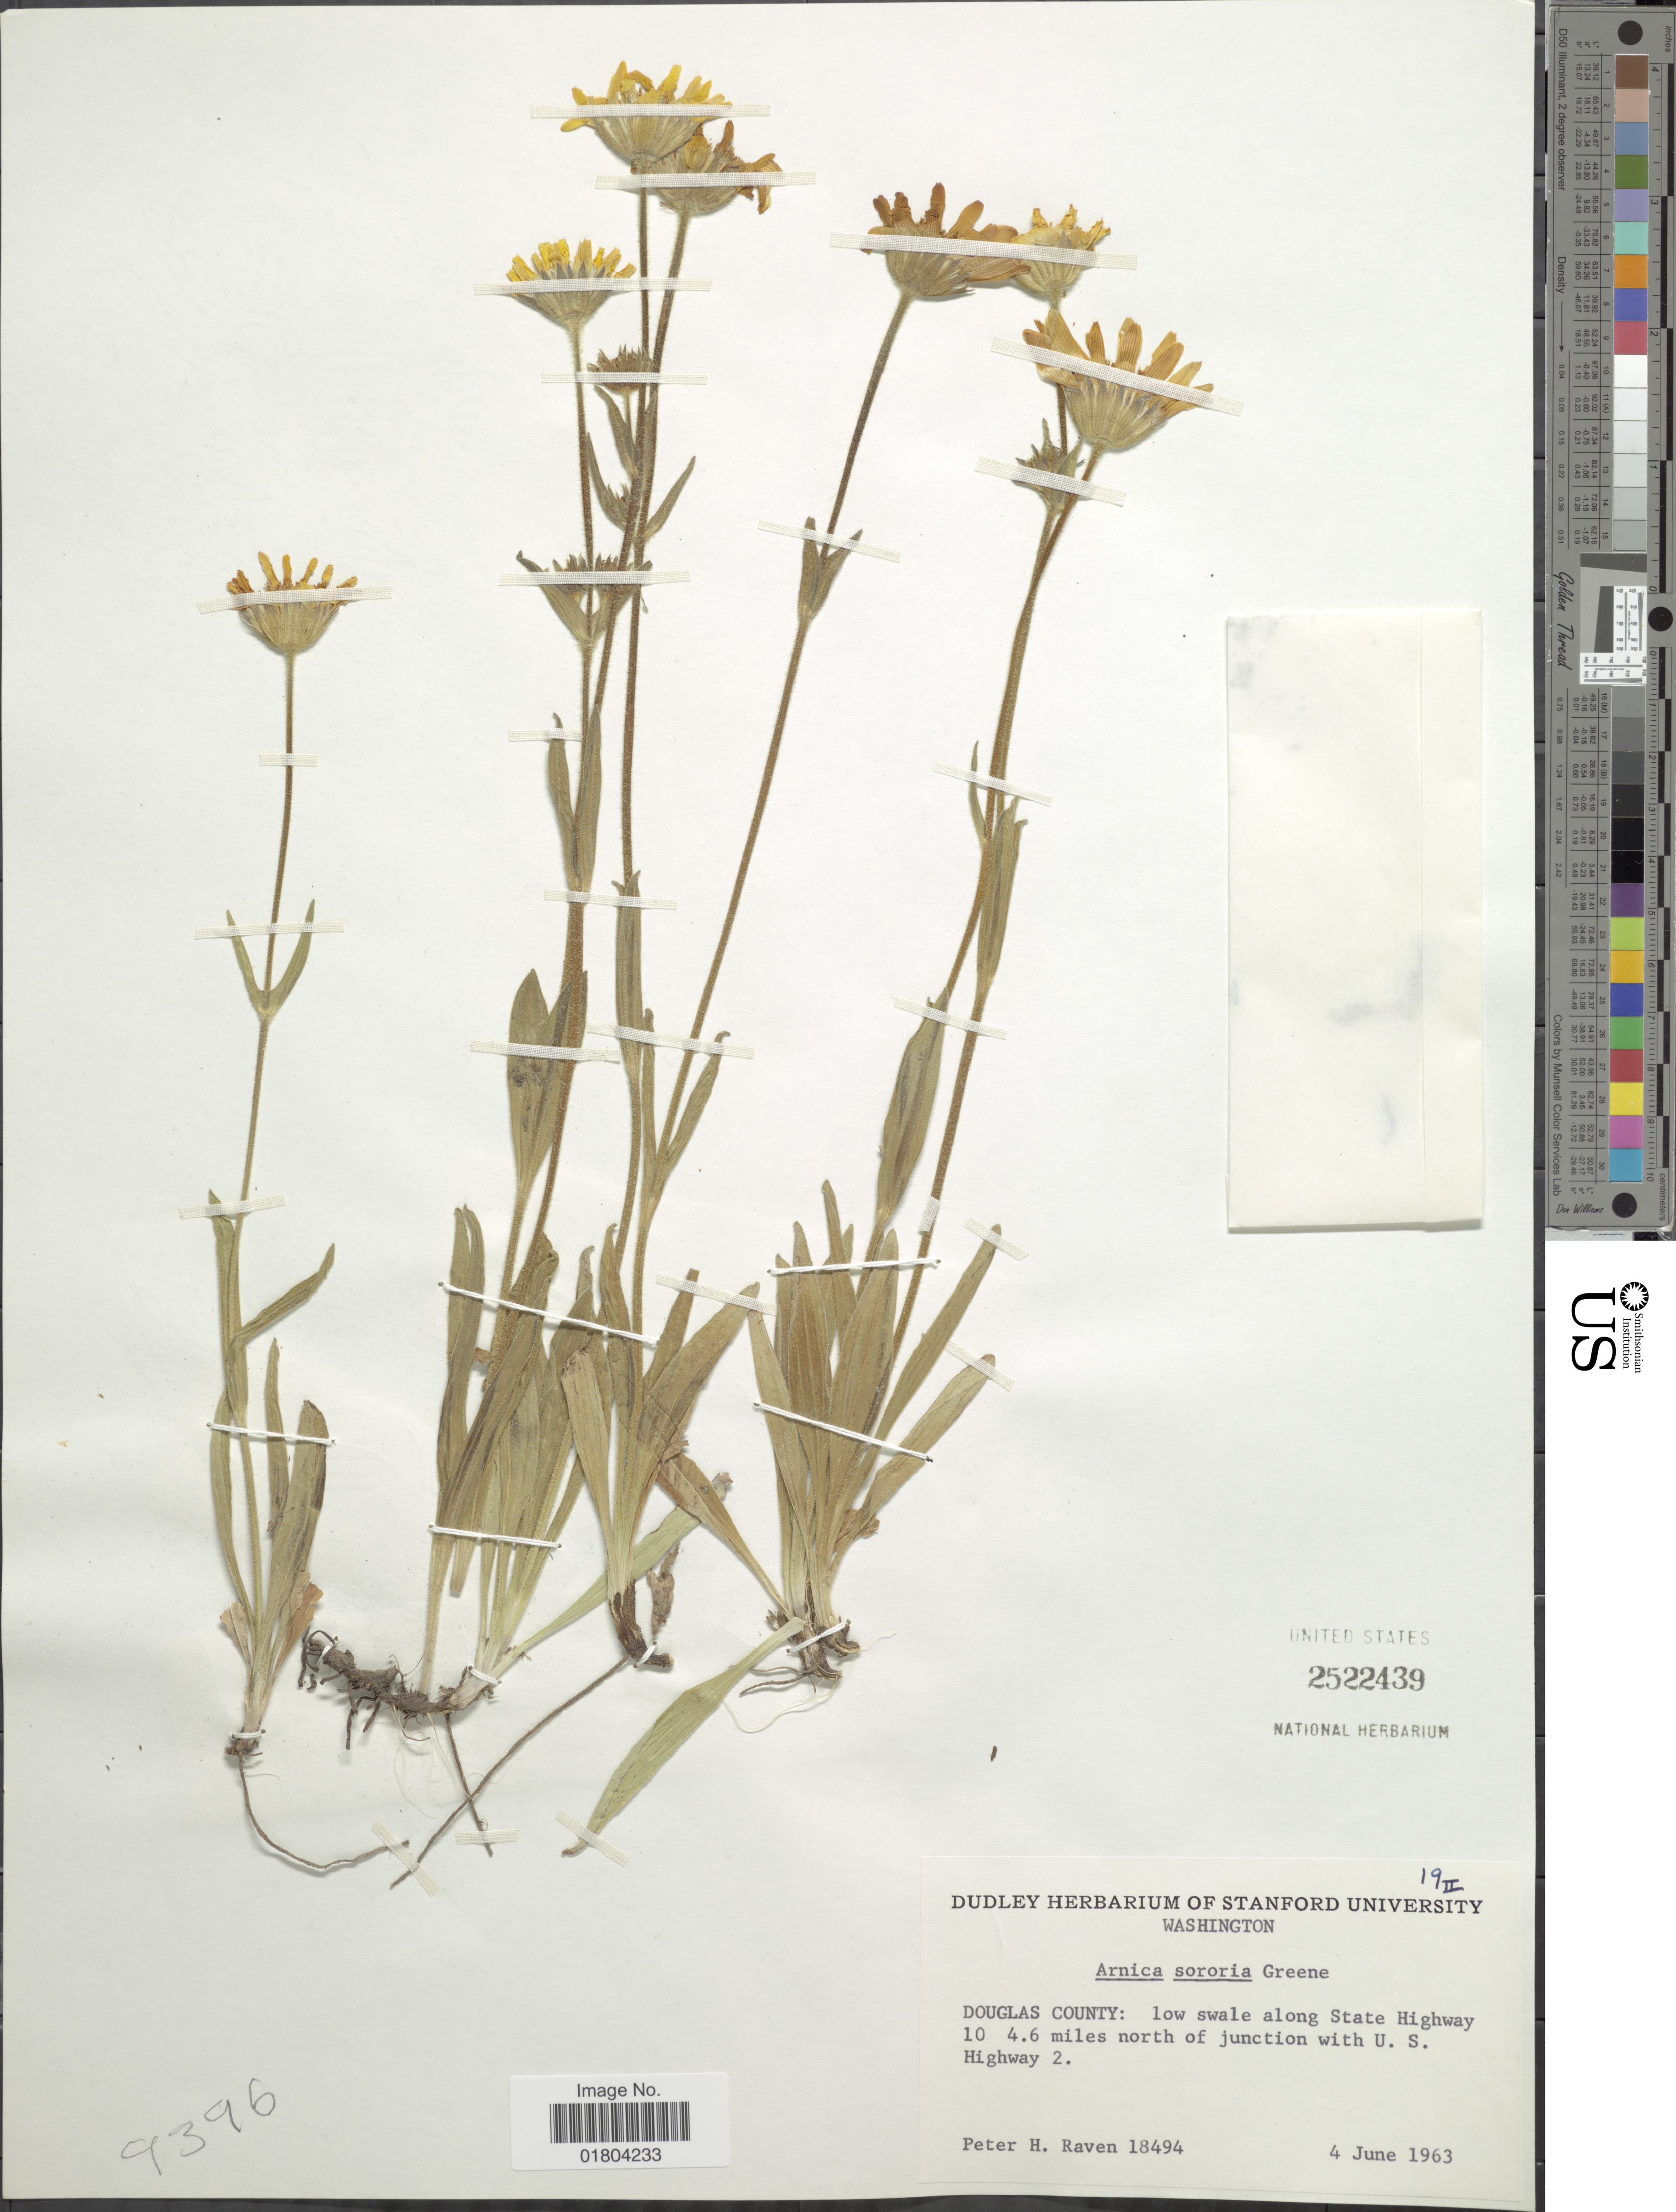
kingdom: Plantae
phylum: Tracheophyta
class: Magnoliopsida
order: Asterales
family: Asteraceae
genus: Arnica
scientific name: Arnica sororia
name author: Greene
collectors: P. Raven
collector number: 18494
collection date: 1963-06-04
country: United States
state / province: Washington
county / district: Douglas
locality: Douglas County: low swale along State Highway 10 4.6 miles north of junction with U.S. Highway 2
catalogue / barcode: US 2522439